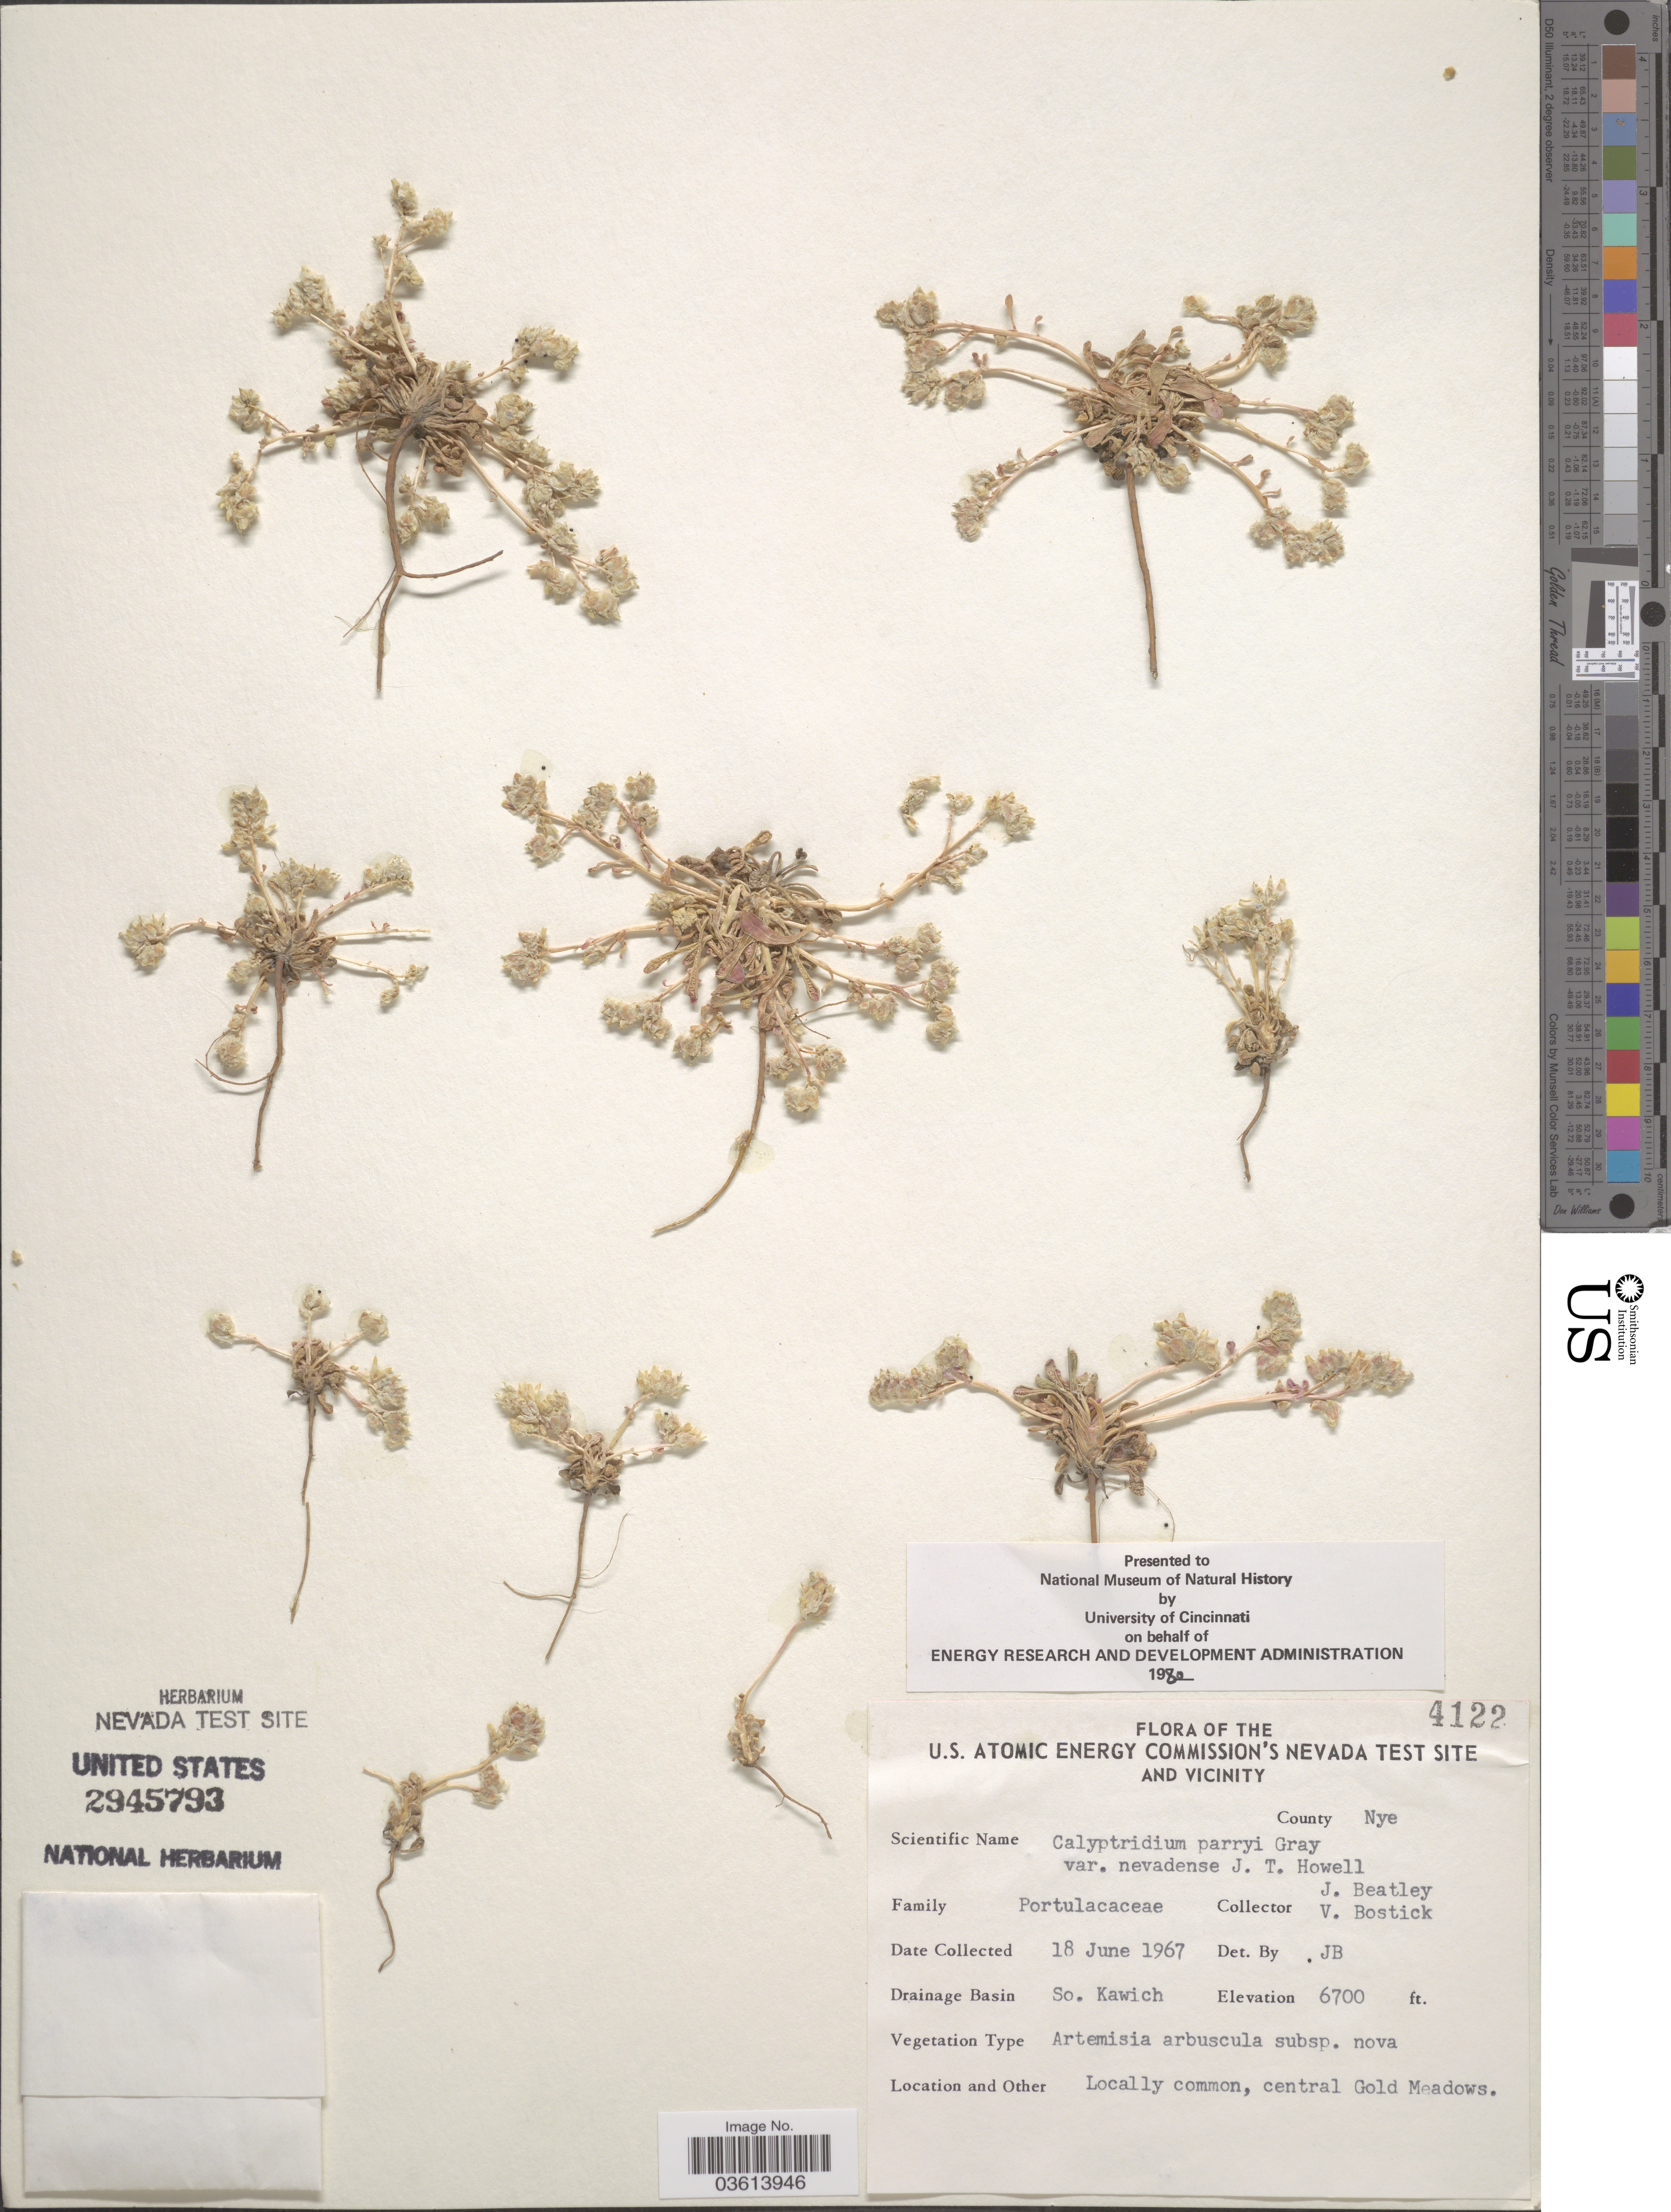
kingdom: Plantae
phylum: Tracheophyta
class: Magnoliopsida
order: Caryophyllales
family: Montiaceae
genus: Calyptridium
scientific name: Calyptridium parryi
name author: A. Gray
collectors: J. C. Beatley & V. Bostick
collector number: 4122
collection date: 1967-06-18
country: United States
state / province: Nevada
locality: U.S. Atomic Energy Commission's Nevada Test Site and vicinity. County Nye. Drainage Basin So. Kawich. Locally common, central Gold Meadows.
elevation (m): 2042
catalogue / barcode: US 2945793